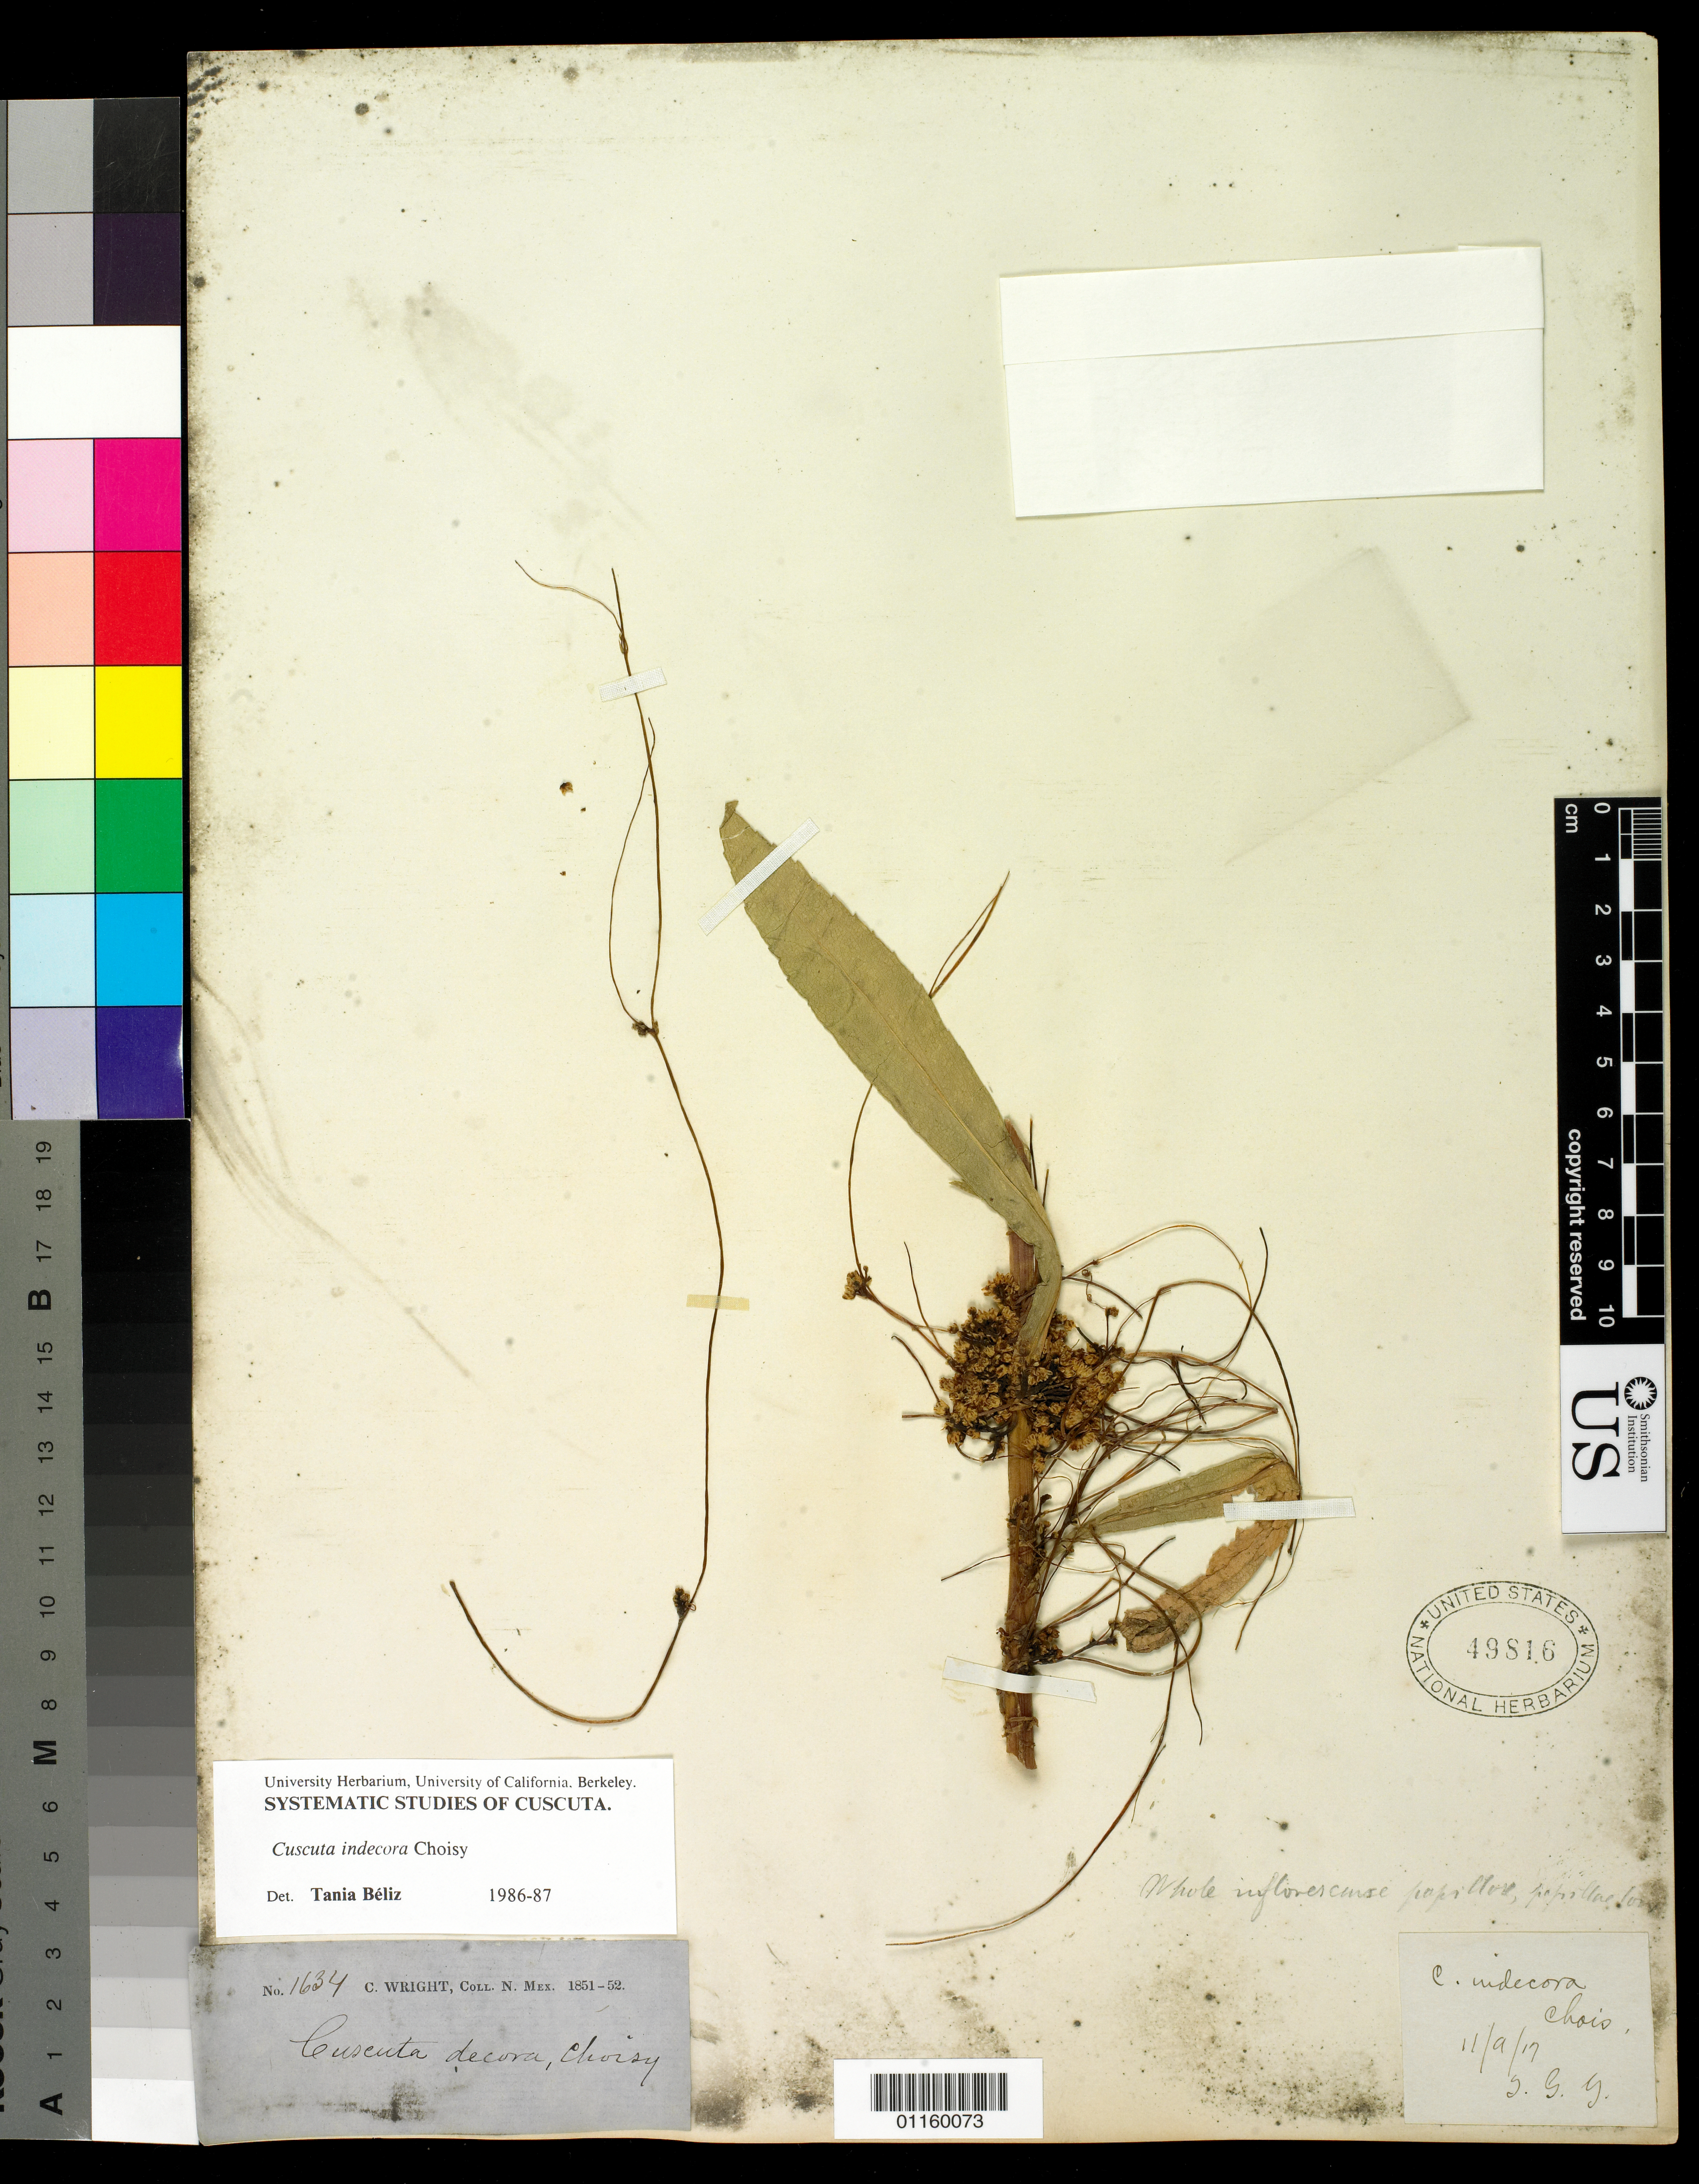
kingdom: Plantae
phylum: Tracheophyta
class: Magnoliopsida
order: Solanales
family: Convolvulaceae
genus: Cuscuta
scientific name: Cuscuta indecora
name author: Choisy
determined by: Béliz, T.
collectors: C. Wright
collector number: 1634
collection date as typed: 1851 to -- --- 1852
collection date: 1851/1852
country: United States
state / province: New Mexico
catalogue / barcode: US 49816